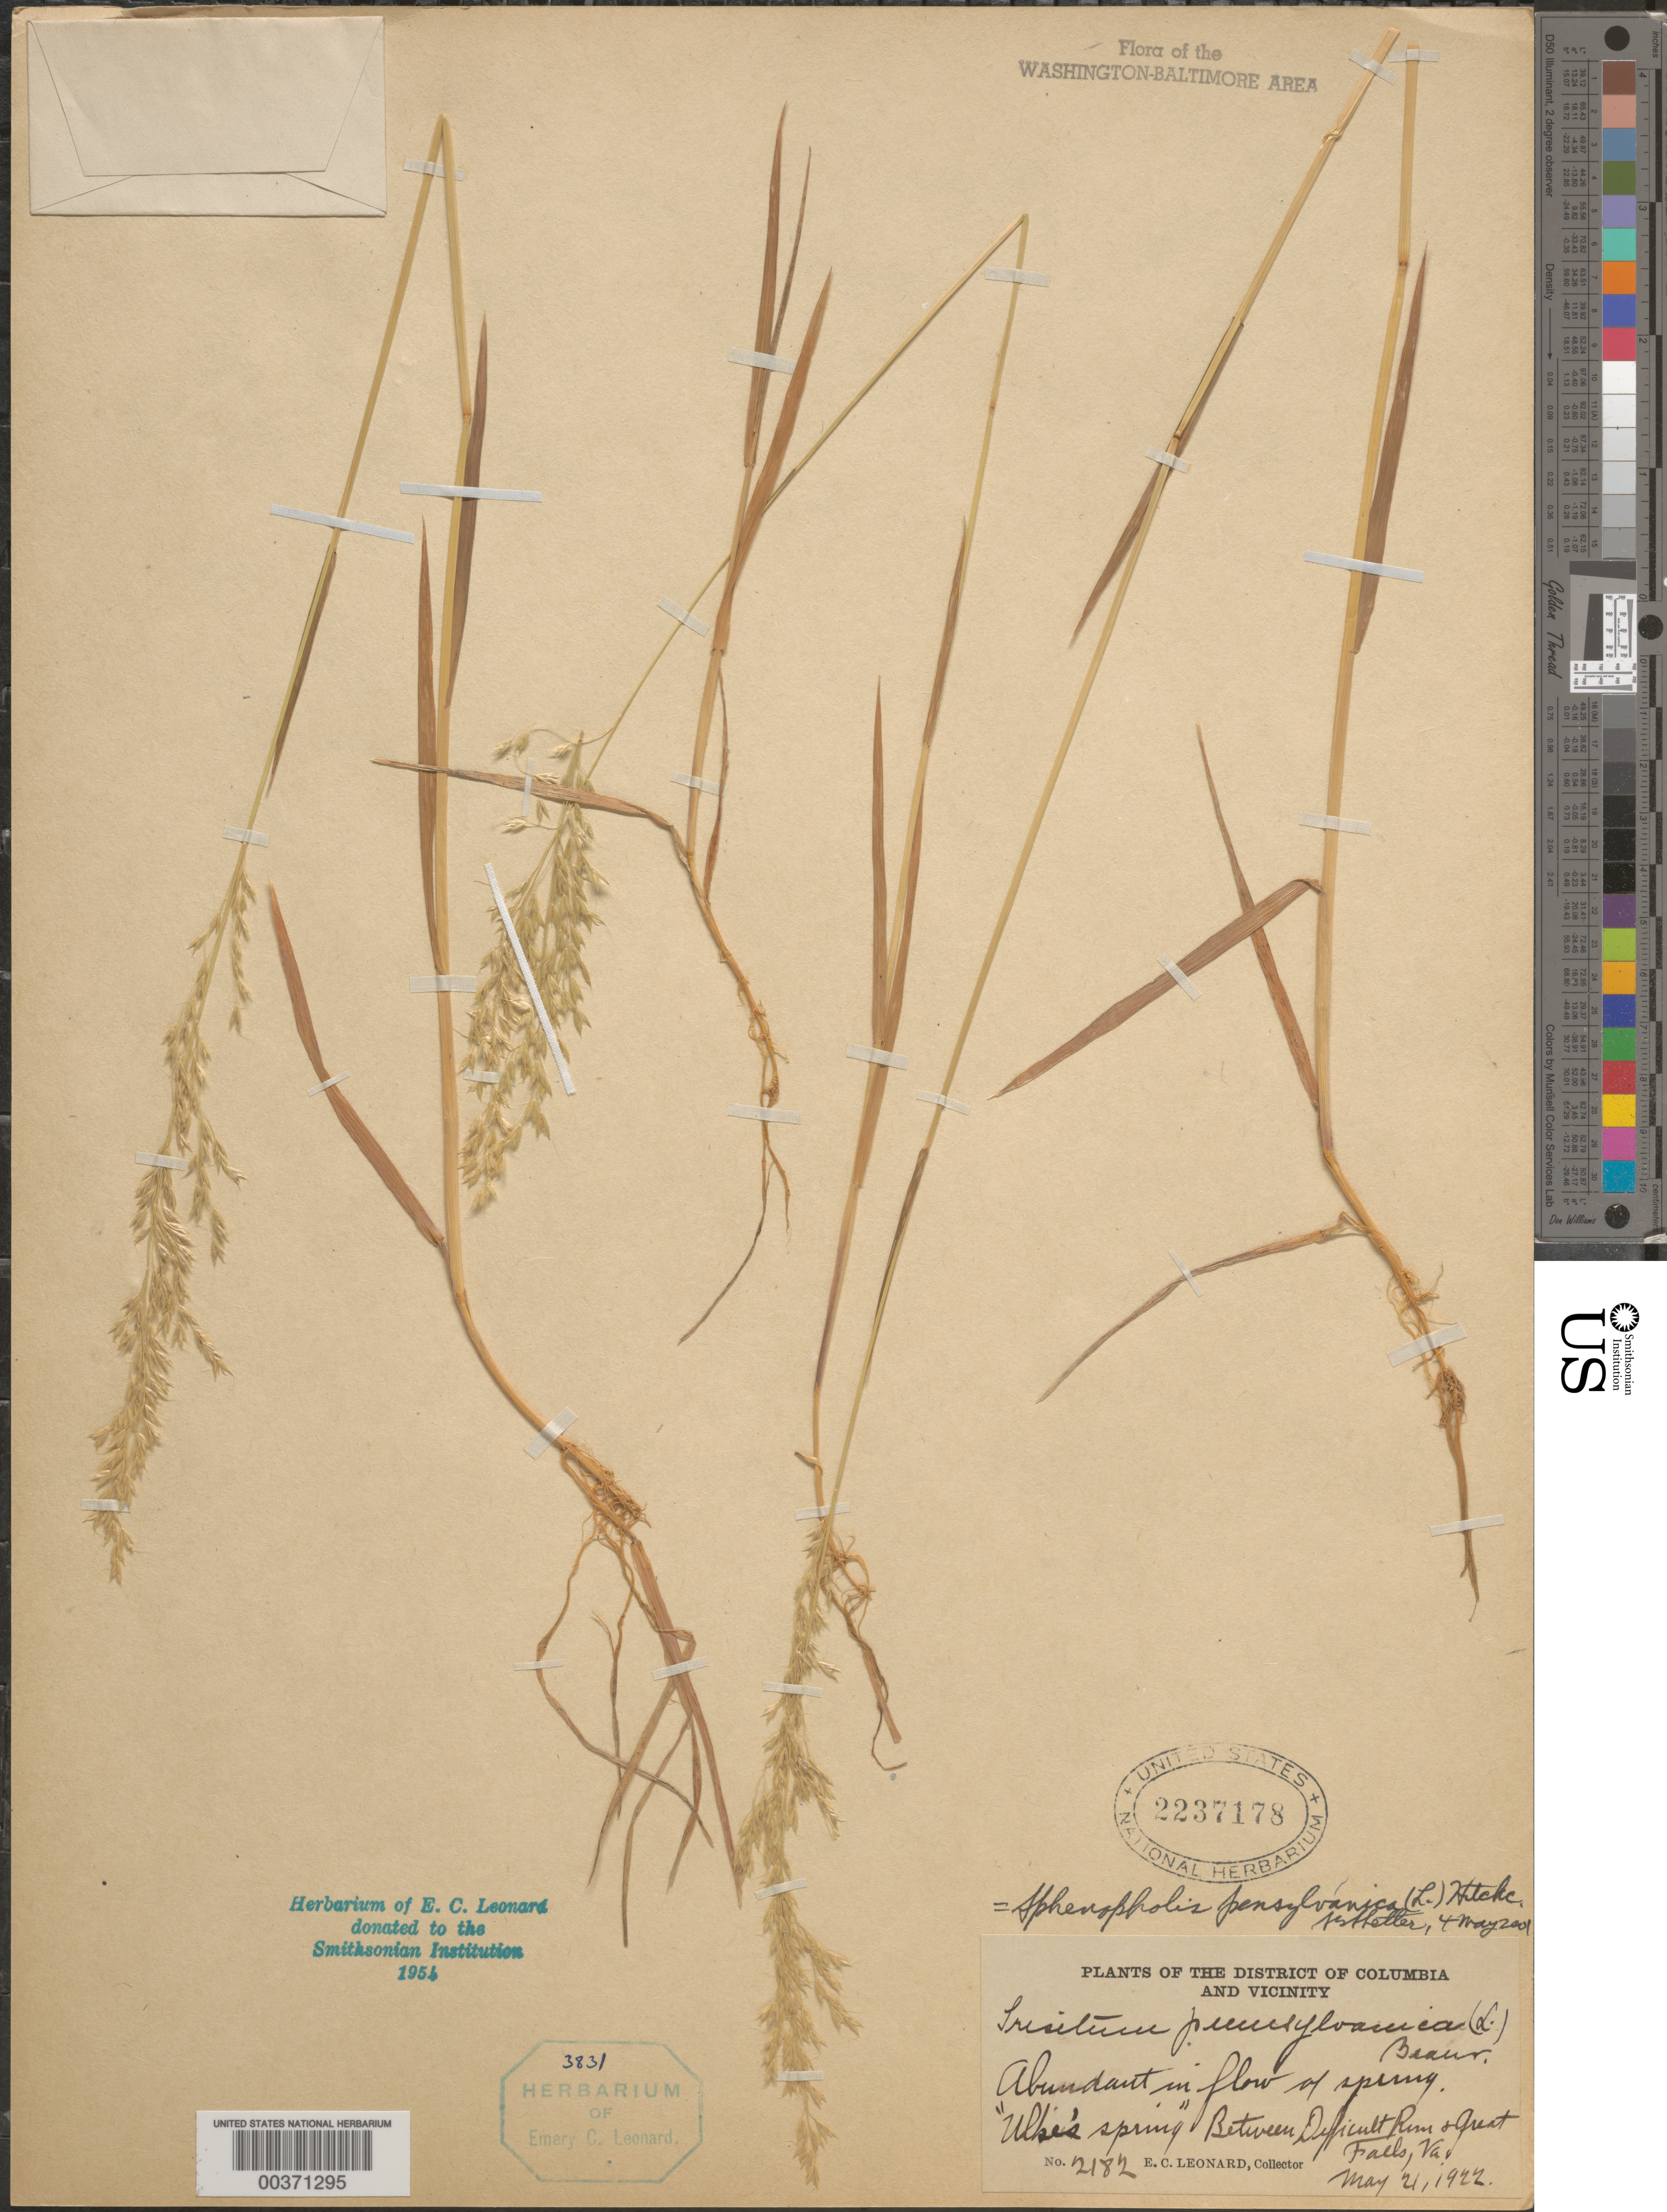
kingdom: Plantae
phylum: Tracheophyta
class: Liliopsida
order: Poales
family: Poaceae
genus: Sphenopholis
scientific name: Sphenopholis pensylvanica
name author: (L.) Hitchc.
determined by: Shetler, Stanwyn G., (US), NMNH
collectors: E. C. Leonard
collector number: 2182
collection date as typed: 21 May 1922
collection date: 1922-05-21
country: United States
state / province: Virginia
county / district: Fairfax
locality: Uhles Spring, between Difficult Run and Great Falls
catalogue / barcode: US 2237178